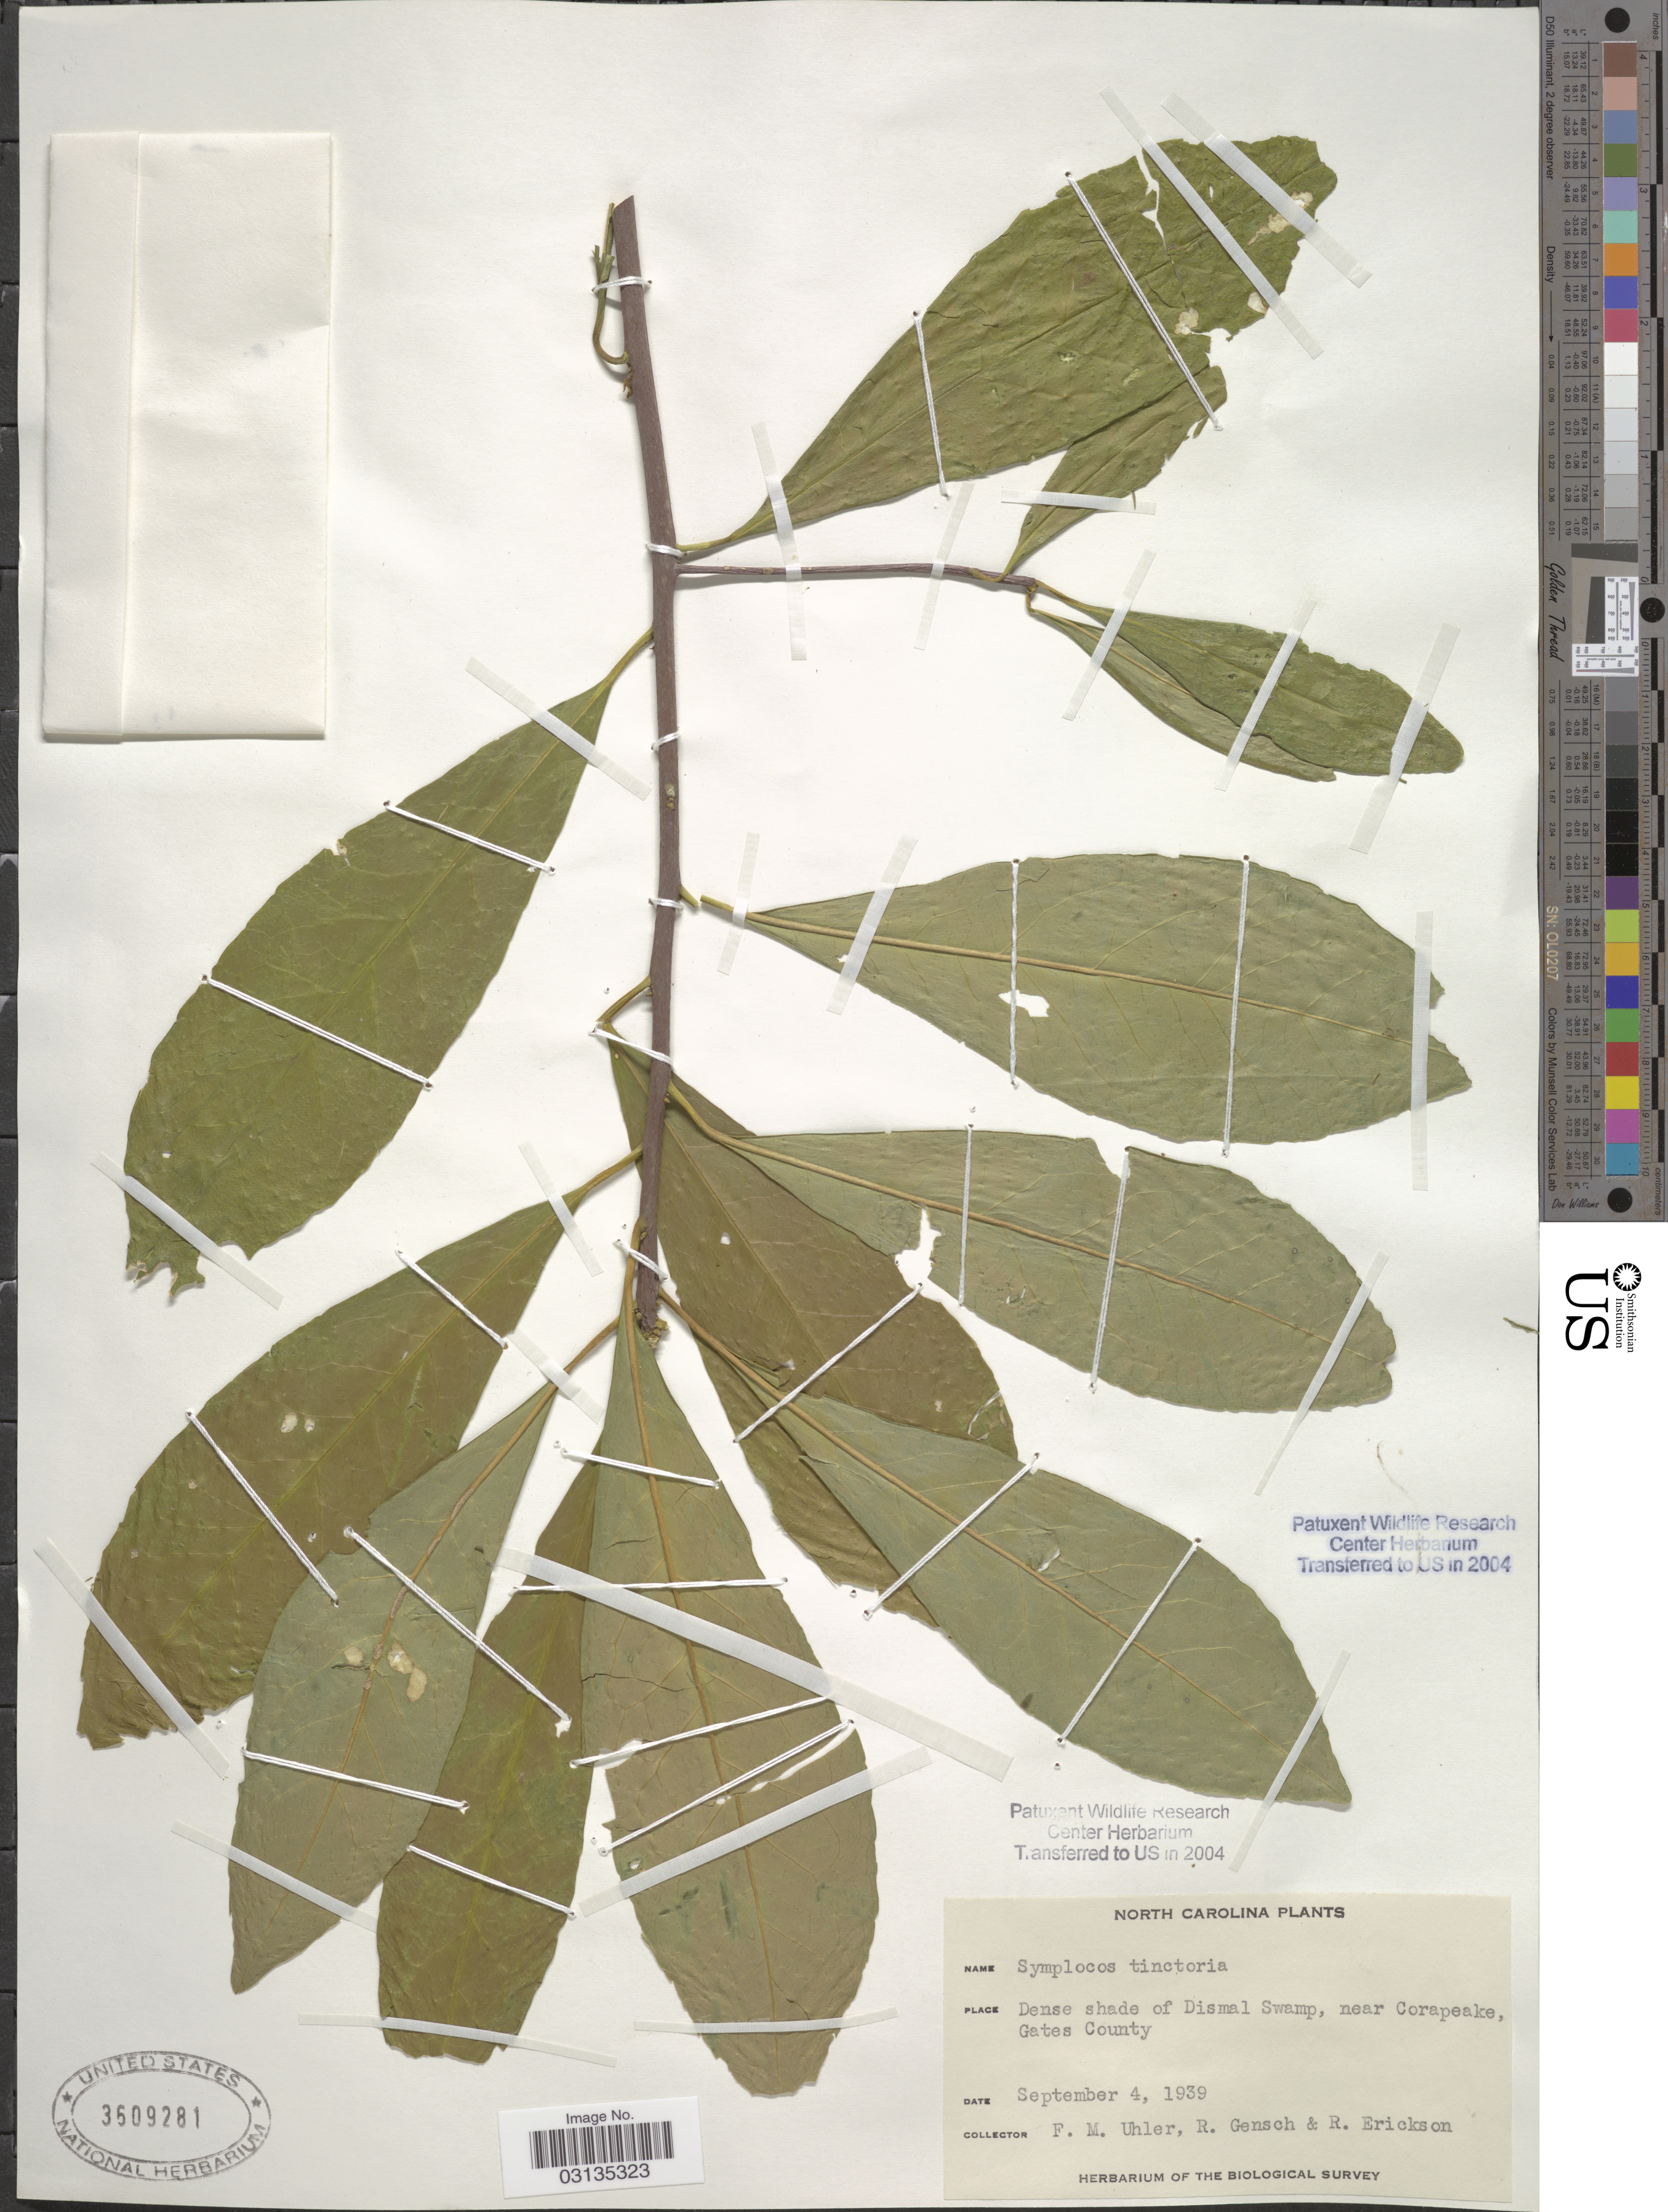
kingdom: Plantae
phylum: Tracheophyta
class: Magnoliopsida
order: Ericales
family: Symplocaceae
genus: Symplocos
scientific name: Symplocos tinctoria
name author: (L.) L'Hér.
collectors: F. M. Uhler, R. Gensch & R. Erickson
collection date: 1939-09-04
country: United States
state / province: North Carolina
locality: Dense shade of Dismal Swamp, near Corapeake. Gates County.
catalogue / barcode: US 3609281